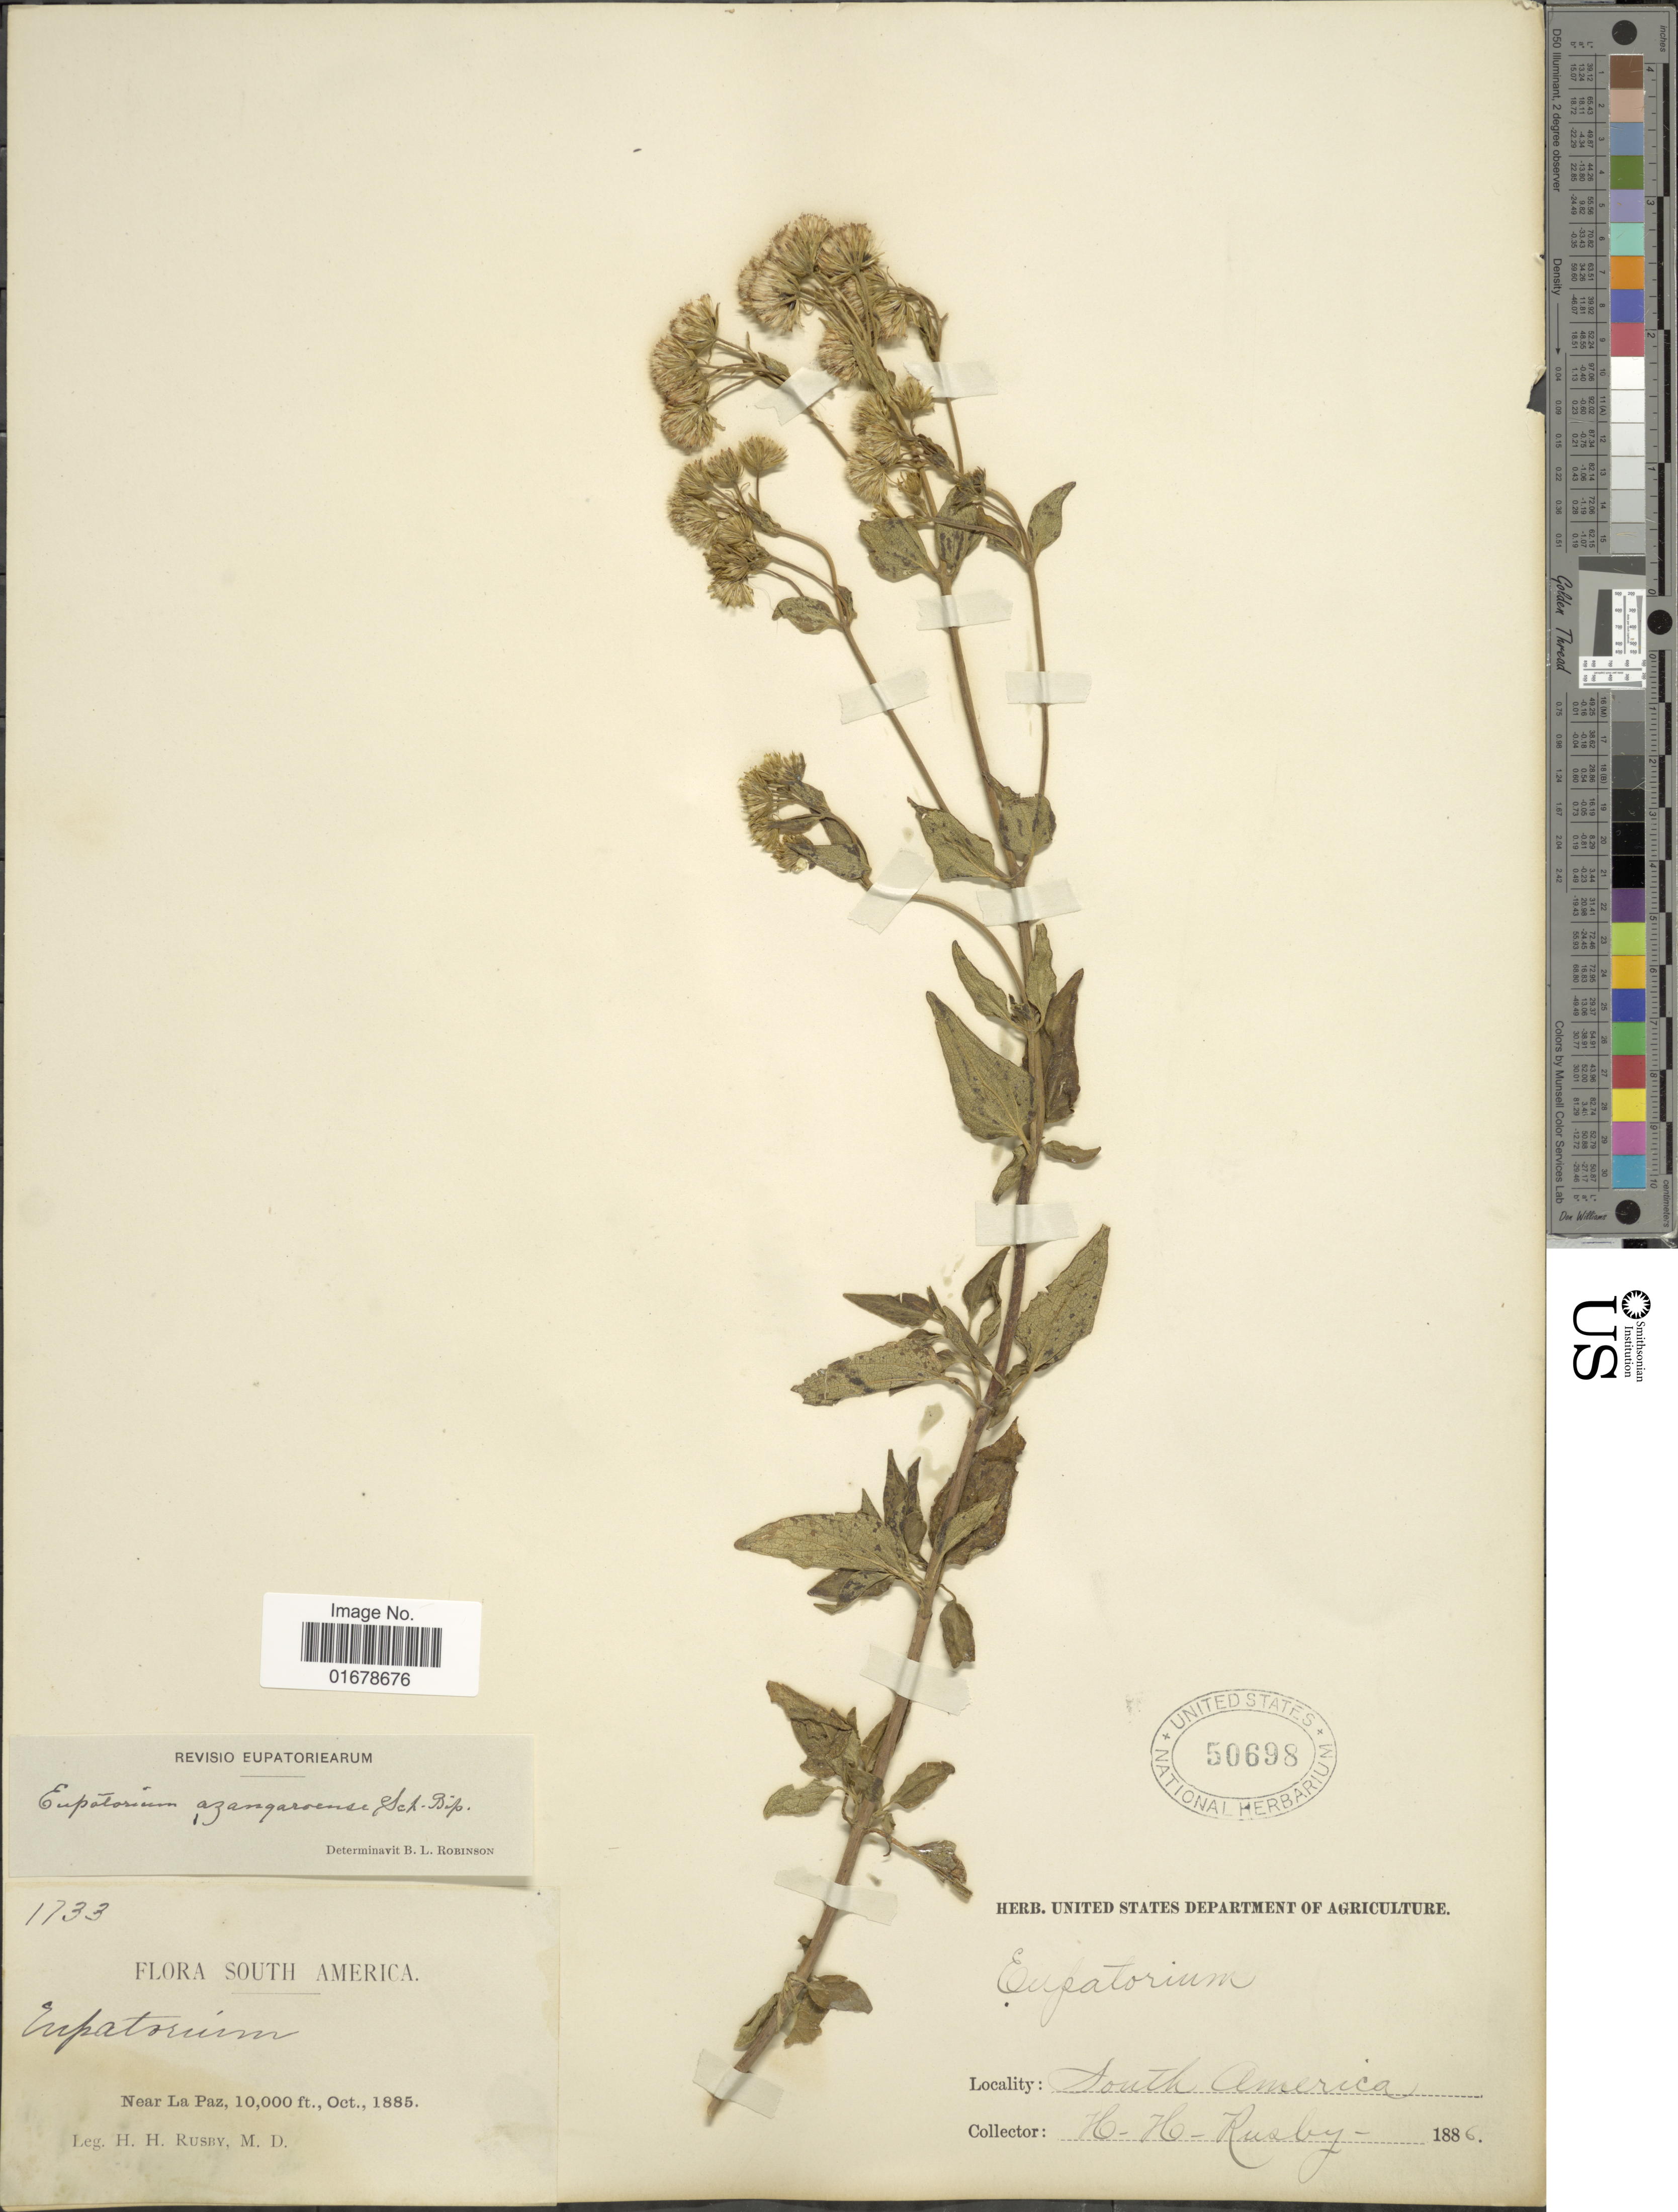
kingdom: Plantae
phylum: Tracheophyta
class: Magnoliopsida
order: Asterales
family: Asteraceae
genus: Ageratina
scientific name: Ageratina azangaroensis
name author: (Sch. Bip. ex Wedd.) R.M. King & H. Rob.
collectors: H. H. Rusby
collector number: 1733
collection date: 1885-10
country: Bolivia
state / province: La Paz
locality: Near La Paz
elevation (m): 3048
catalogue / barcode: US 50698